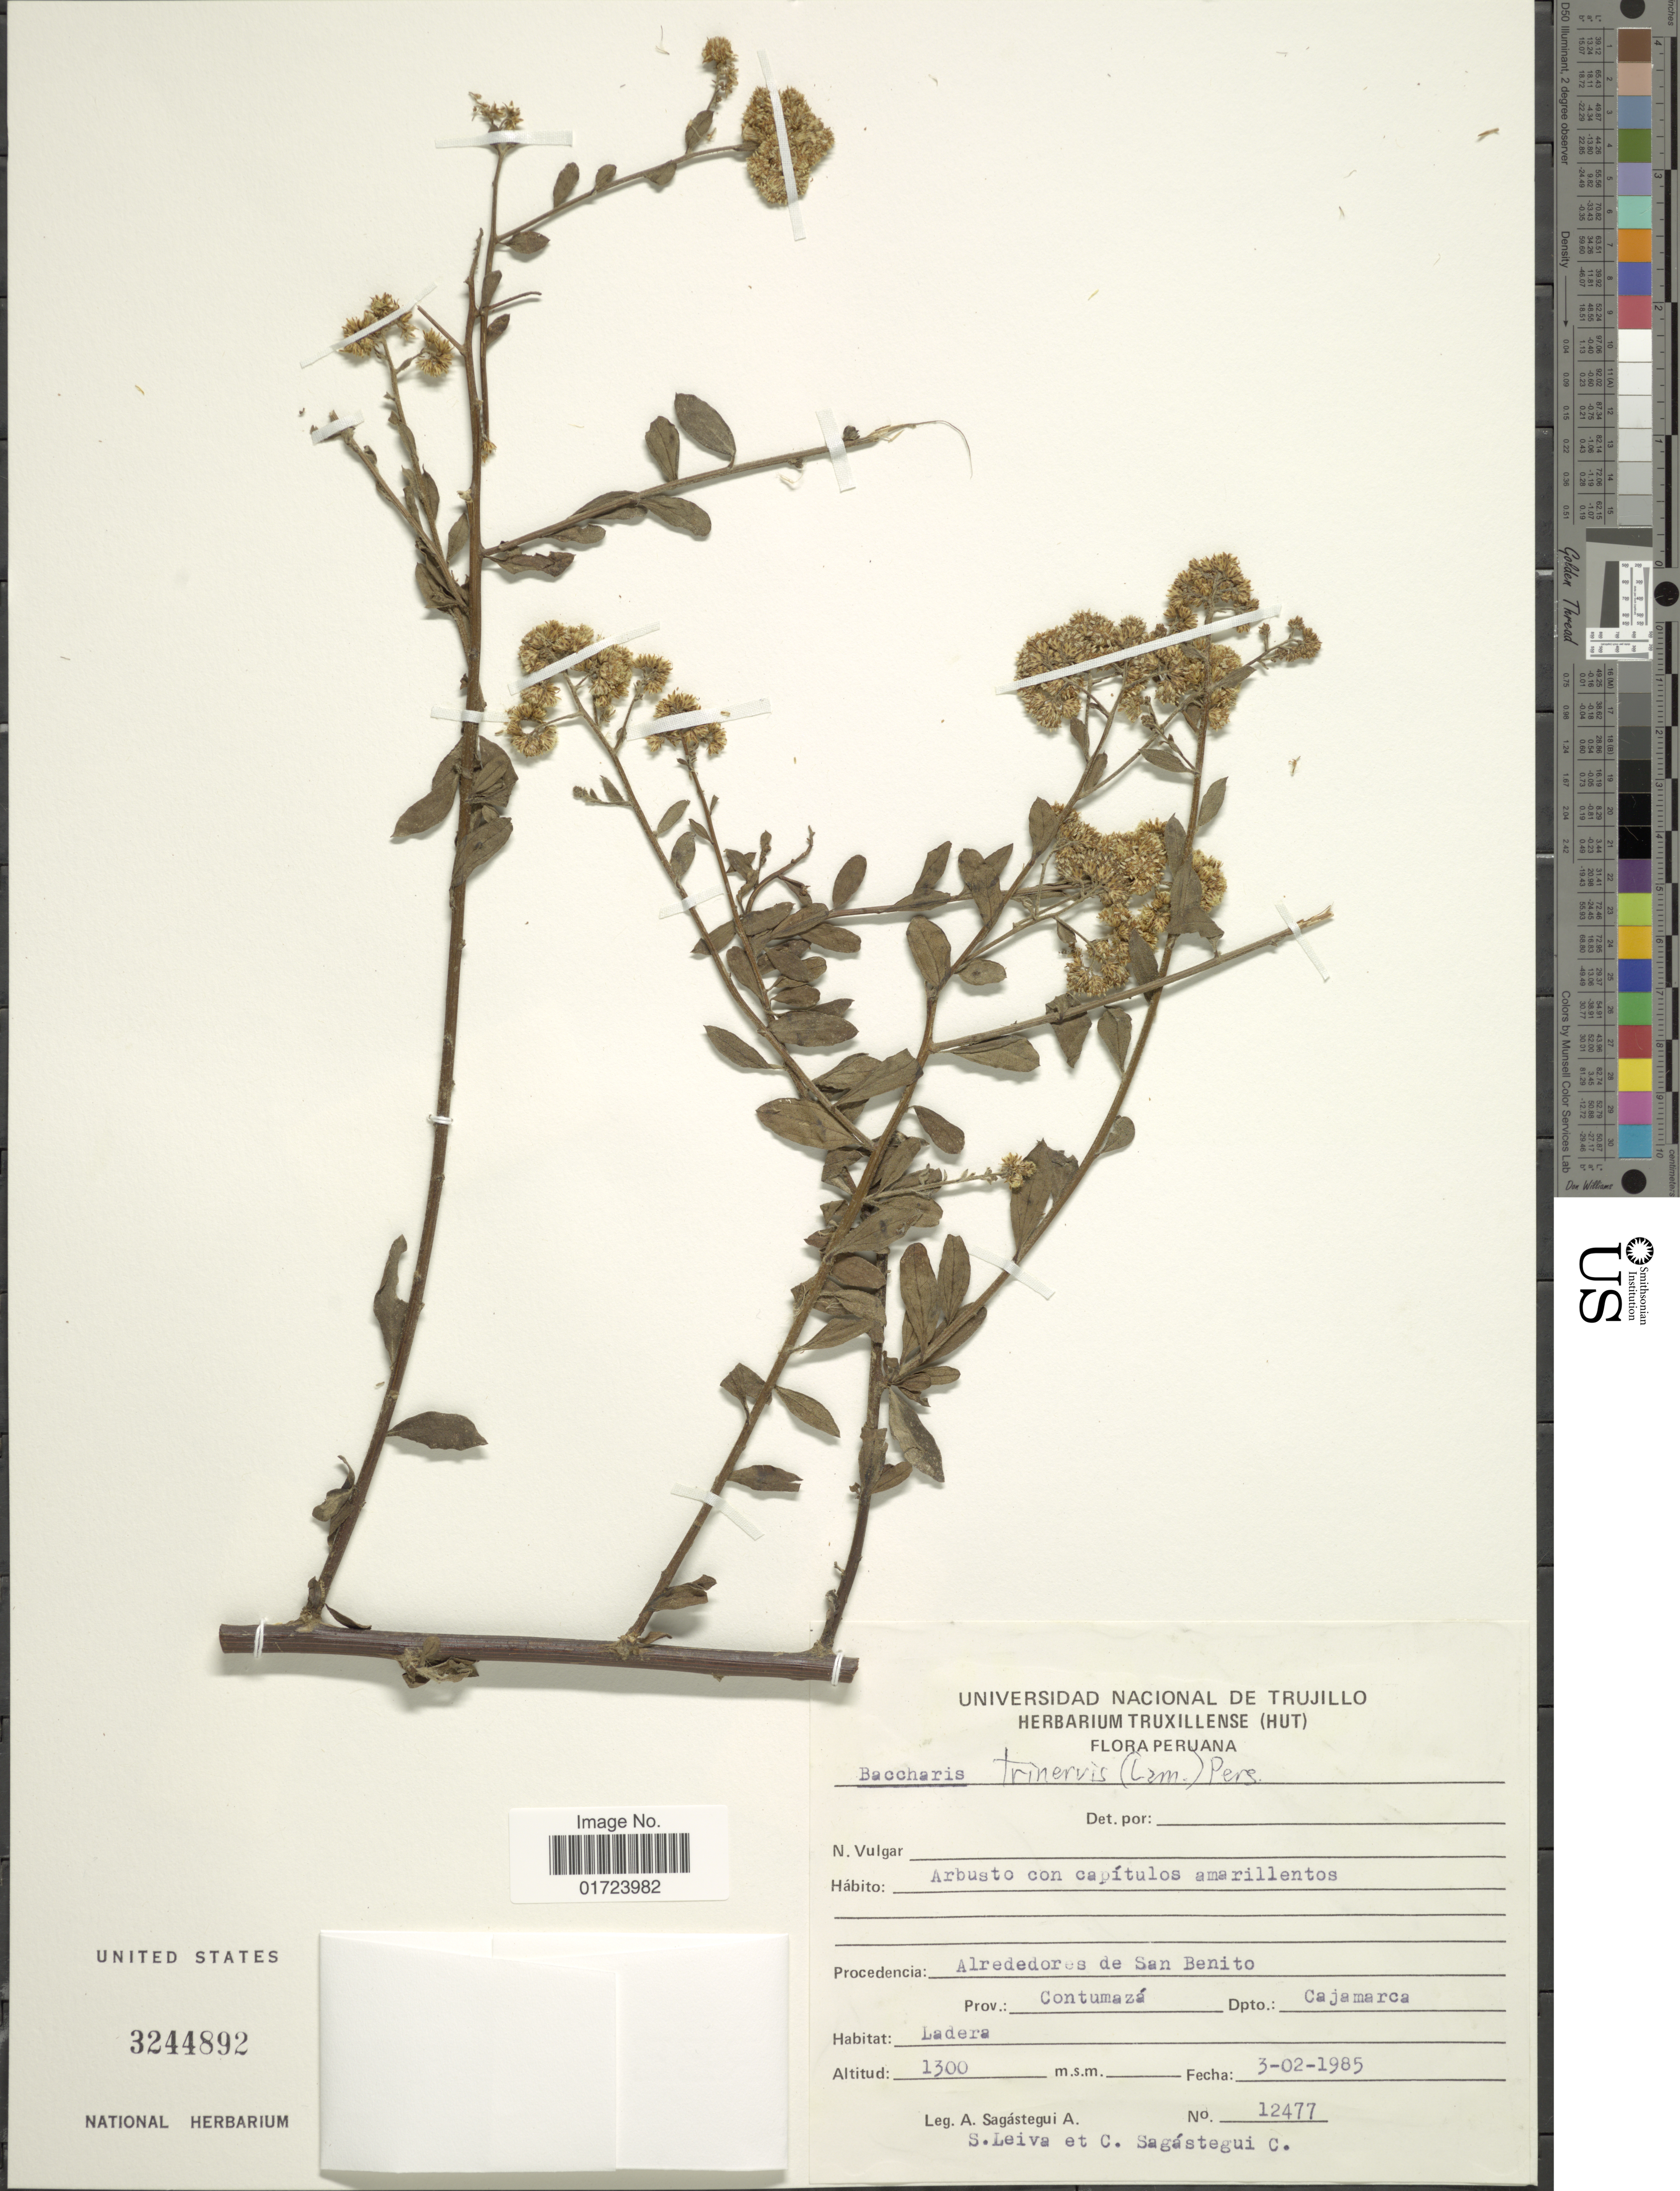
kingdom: Plantae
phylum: Tracheophyta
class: Magnoliopsida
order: Asterales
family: Asteraceae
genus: Baccharis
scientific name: Baccharis trinervis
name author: (Lam.) Pers.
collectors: A. Sagástegui A., S. Leiva & F. Sagastegui C.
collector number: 12477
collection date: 1985-02-03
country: Peru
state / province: Cajamarca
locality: Alrededores de San Benito. Prov.:Contumaza, Dpto.: Cajamarca.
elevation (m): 1300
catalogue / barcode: US 3244892